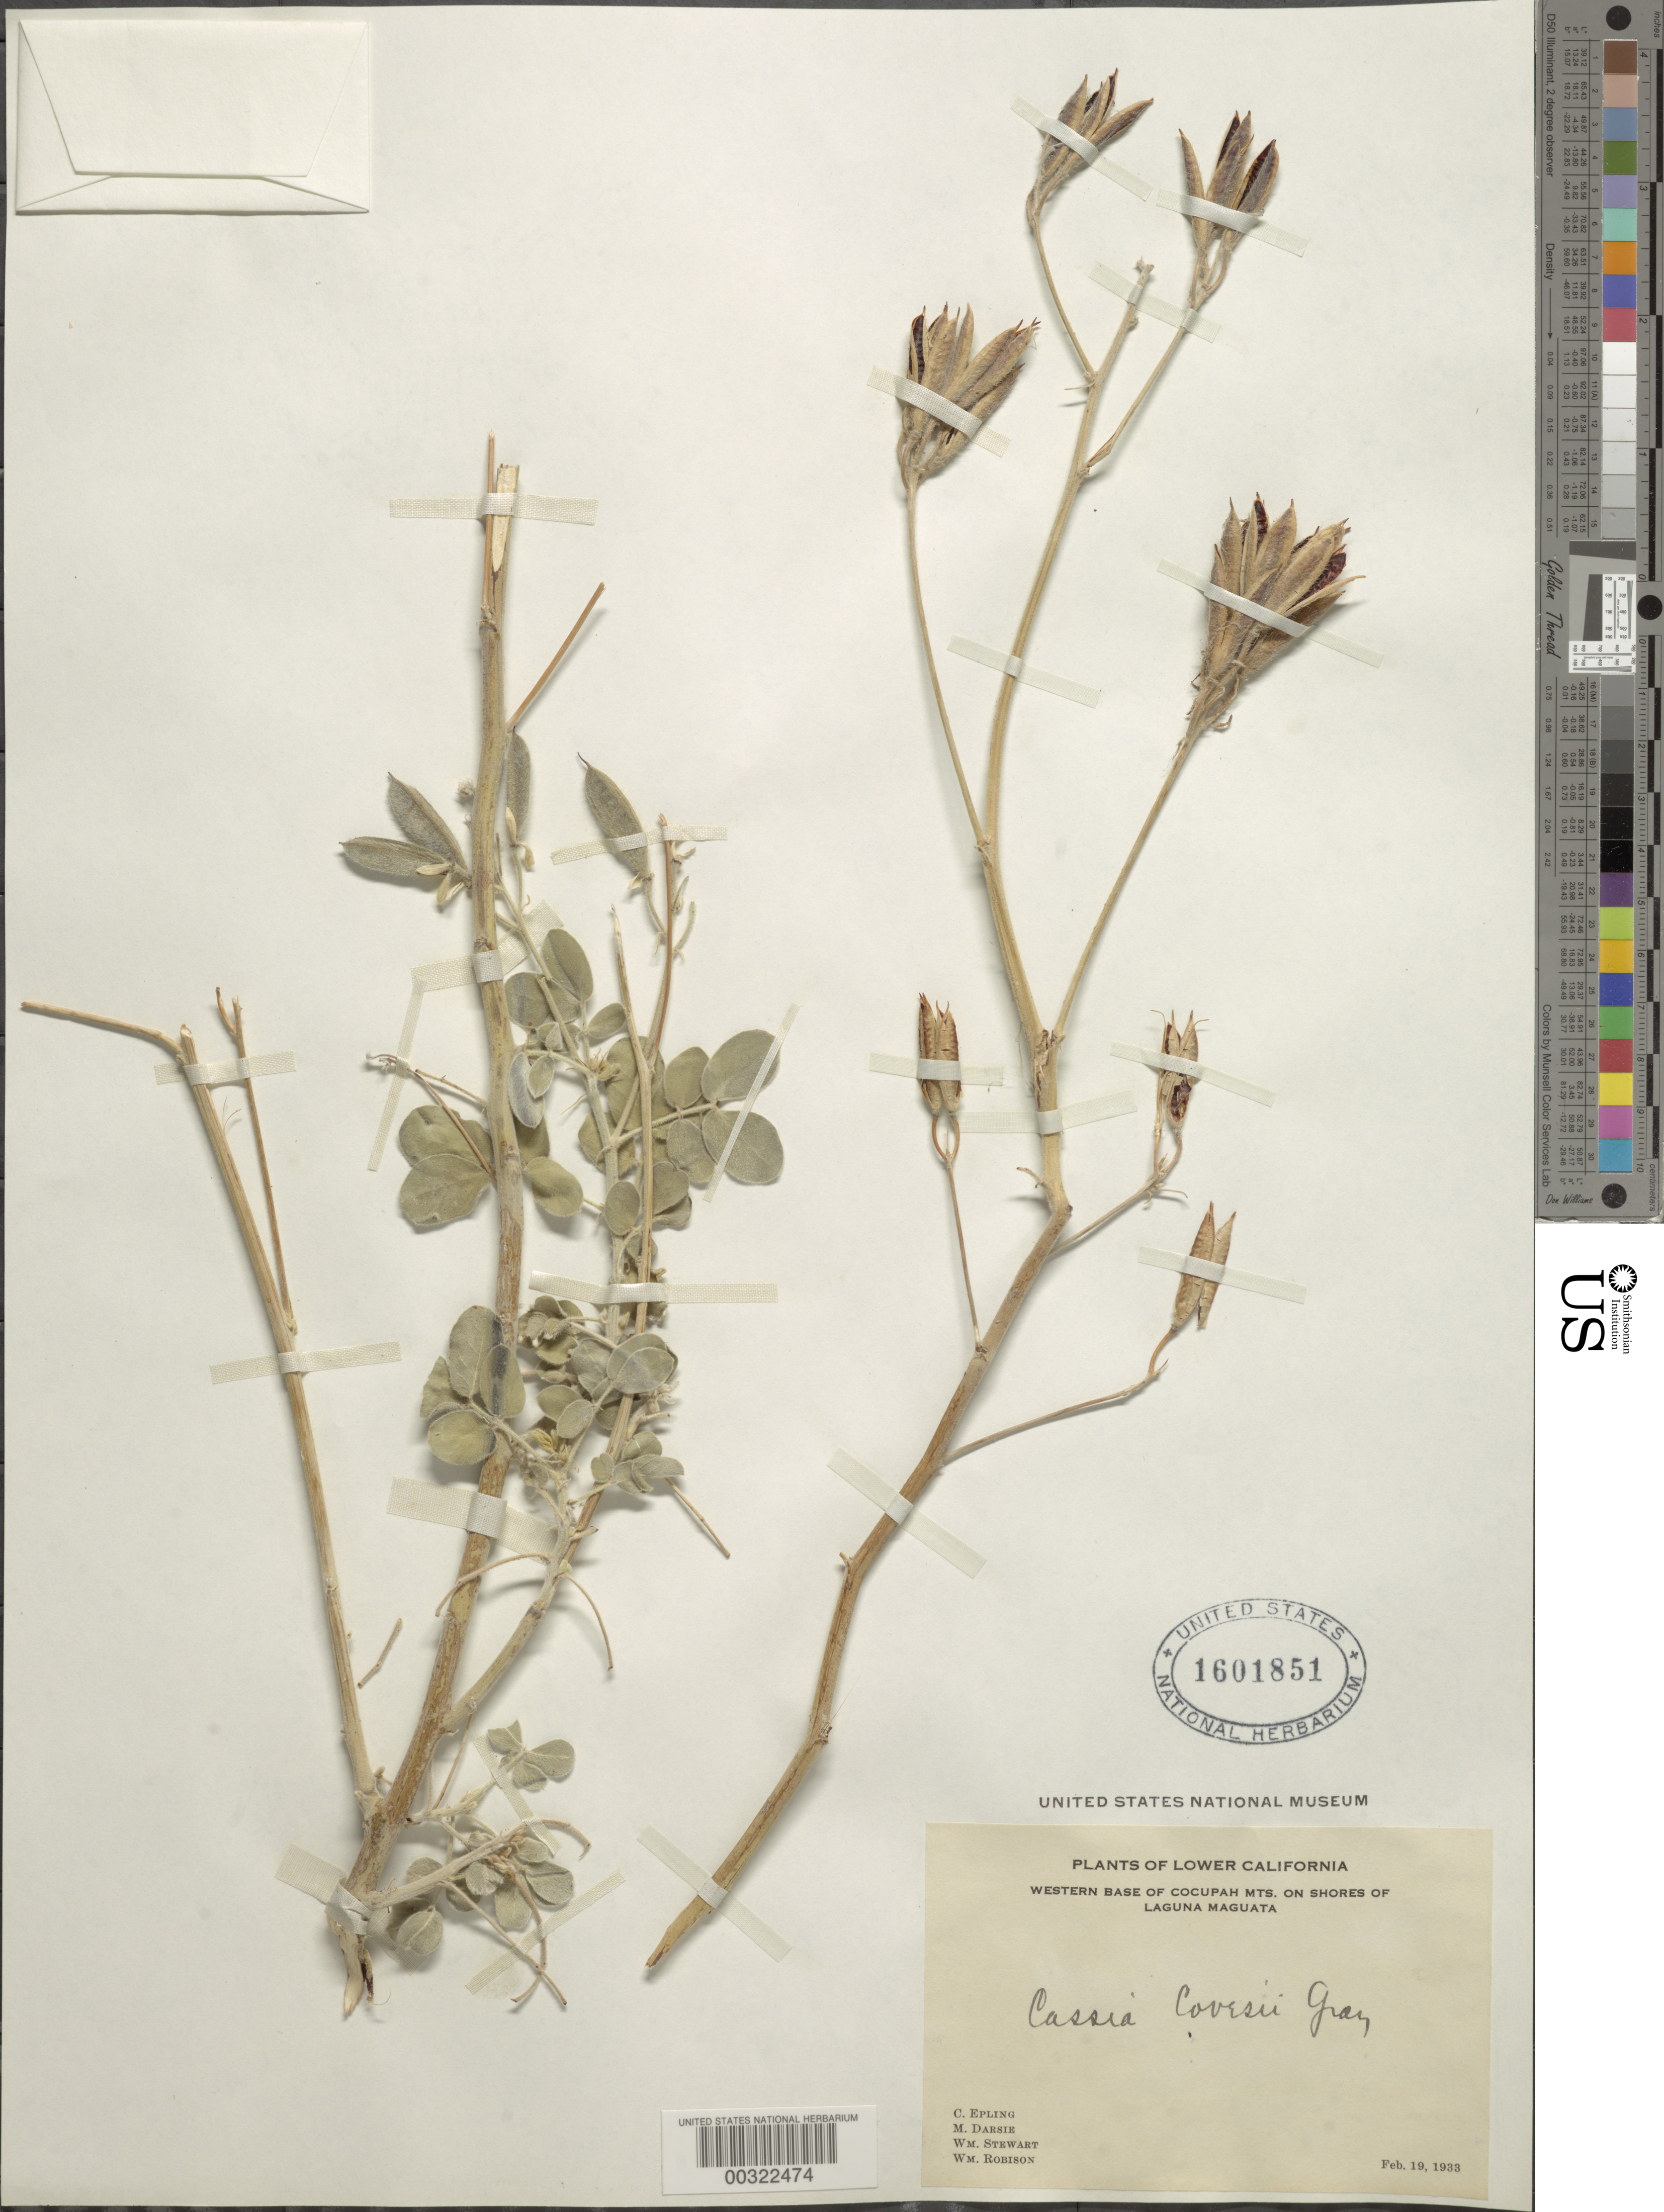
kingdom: Plantae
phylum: Tracheophyta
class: Magnoliopsida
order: Fabales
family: Fabaceae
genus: Senna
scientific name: Senna covesii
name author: (A. Gray) H.S. Irwin & Barneby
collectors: C. C. Epling, M. Darsie, W. Stewart & W. Robison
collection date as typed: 19 Feb 1933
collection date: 1933-02-19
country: Mexico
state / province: Baja California Norte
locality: Western base of Cocupah Mts., on shores of Laguna Maguata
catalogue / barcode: US 1601851